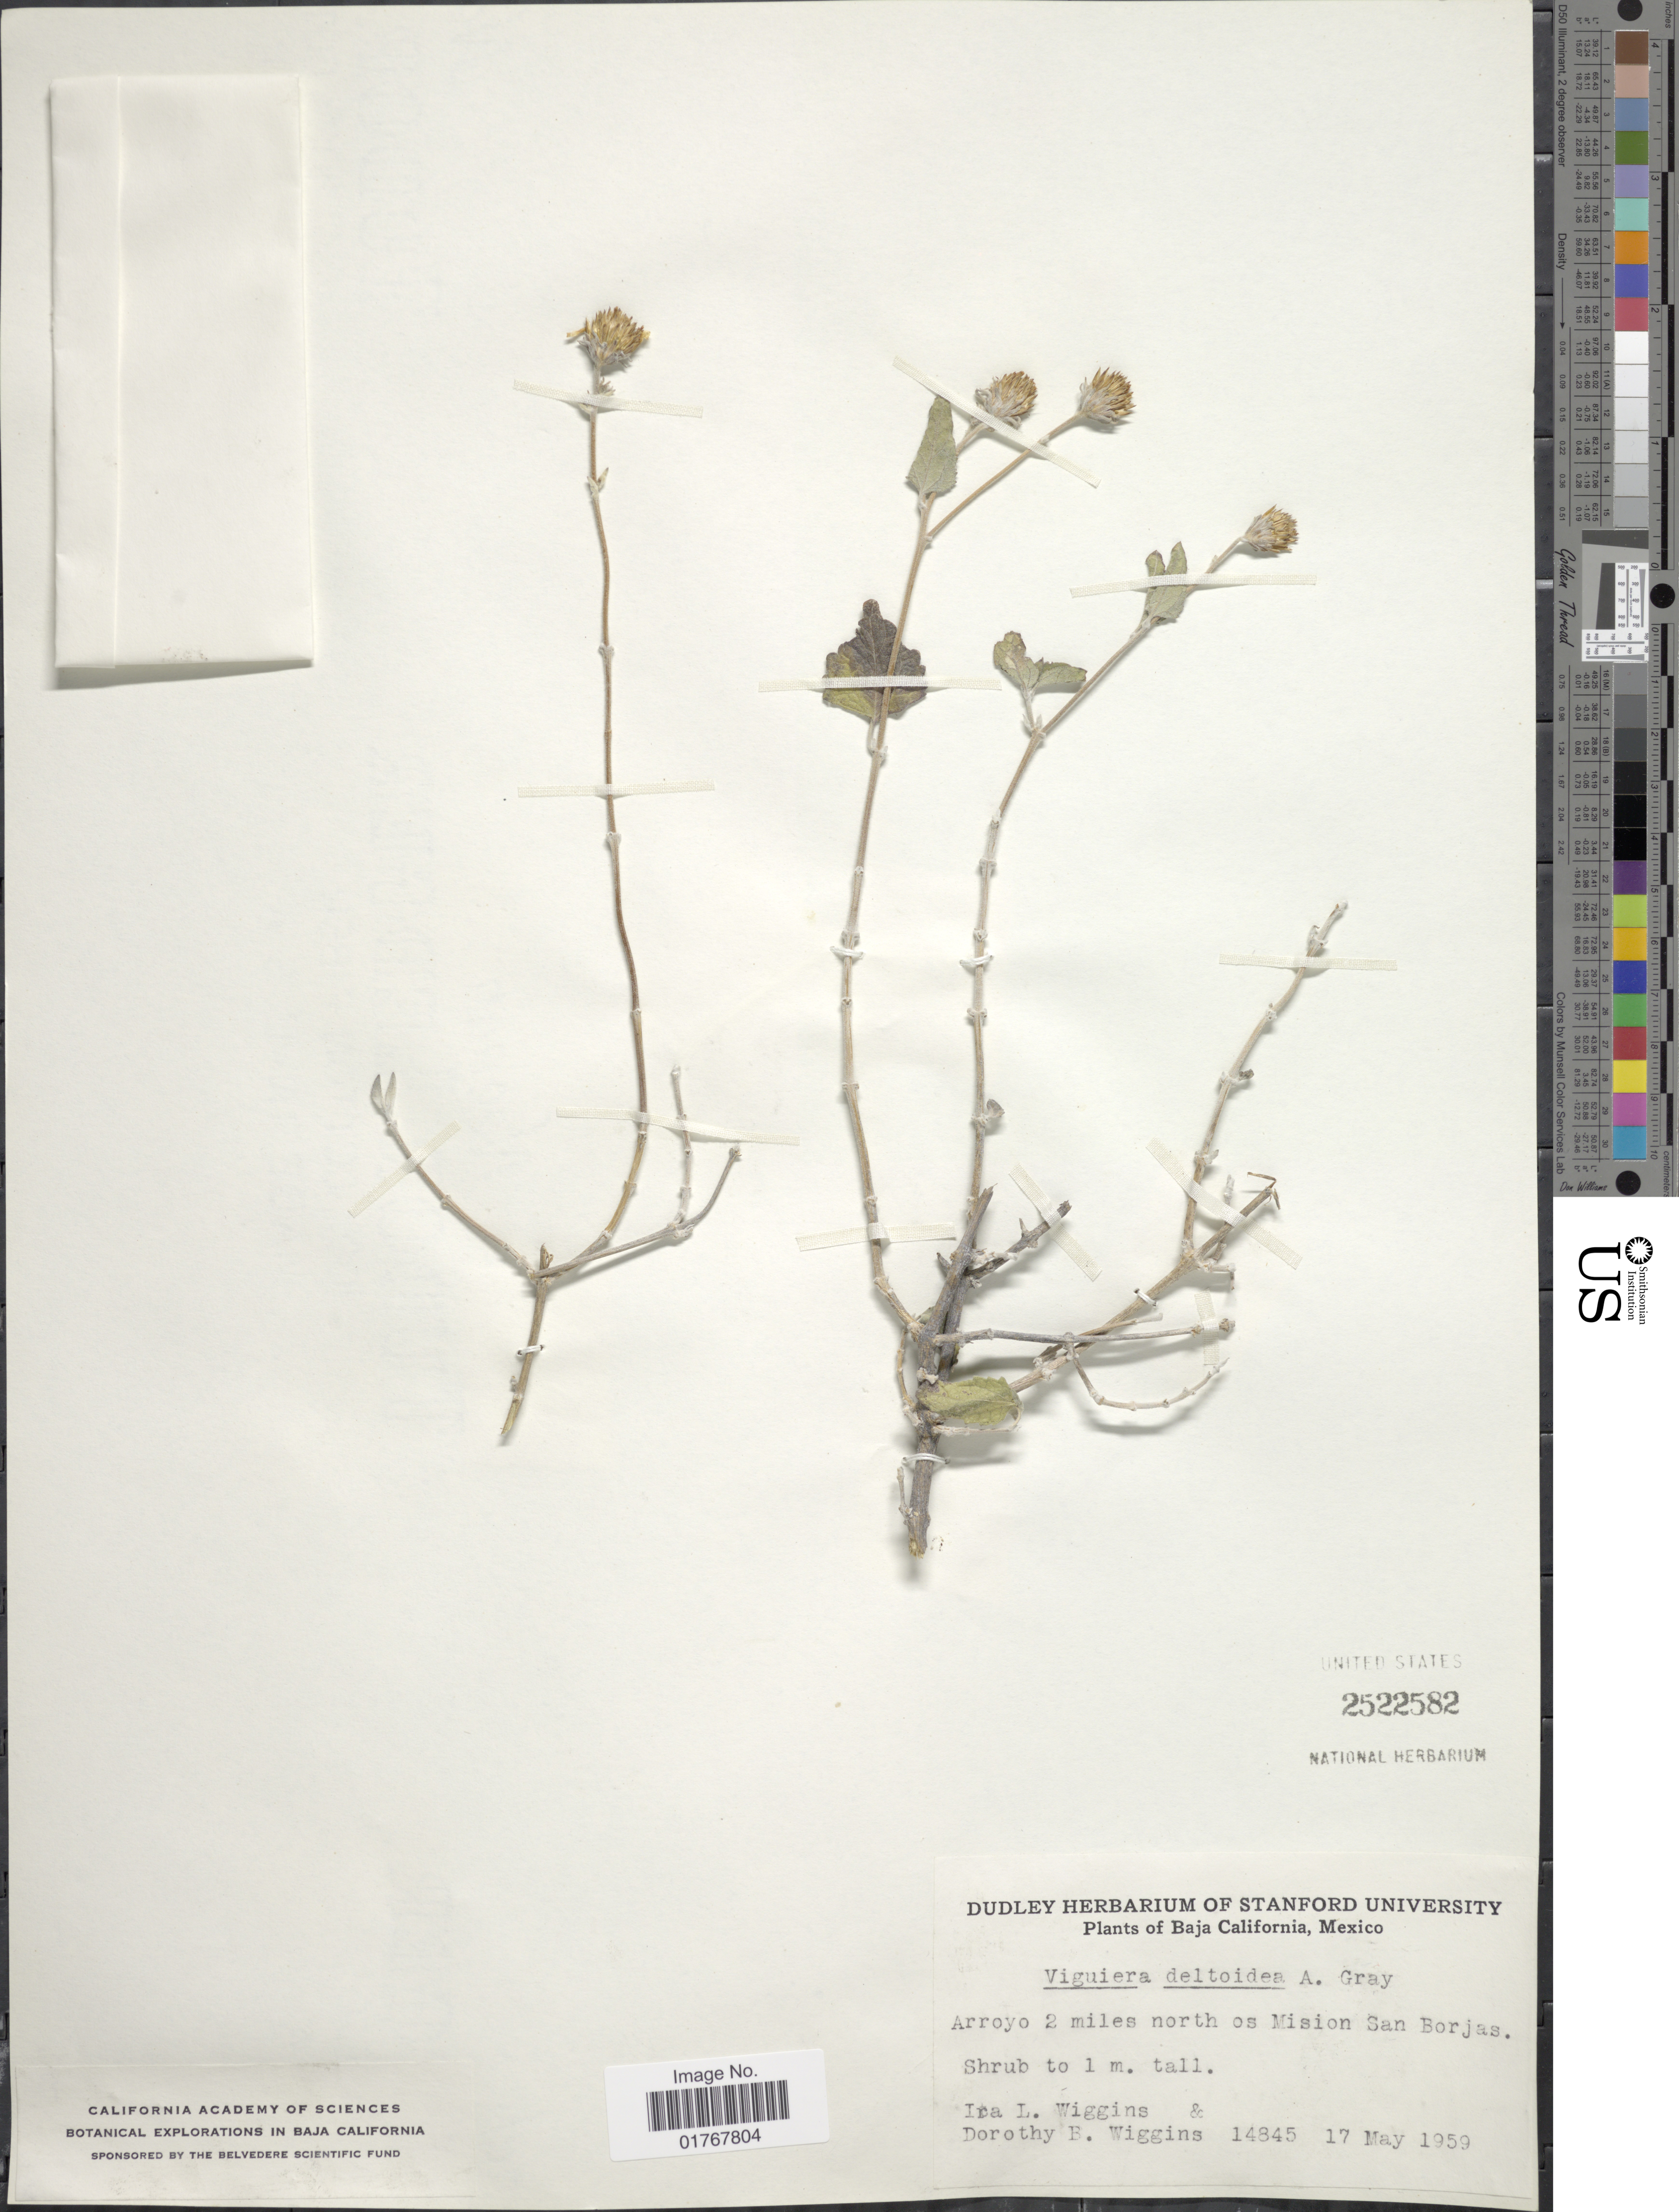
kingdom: Plantae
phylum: Tracheophyta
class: Magnoliopsida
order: Asterales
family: Asteraceae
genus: Viguiera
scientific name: Viguiera deltoidea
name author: A. Gray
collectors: I. L. Wiggins & D. B. Wiggins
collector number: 14845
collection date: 1959-05-17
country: Mexico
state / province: Baja California Sur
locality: Arroyo 2 miles north of Mision San Borjas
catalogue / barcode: US 2522582